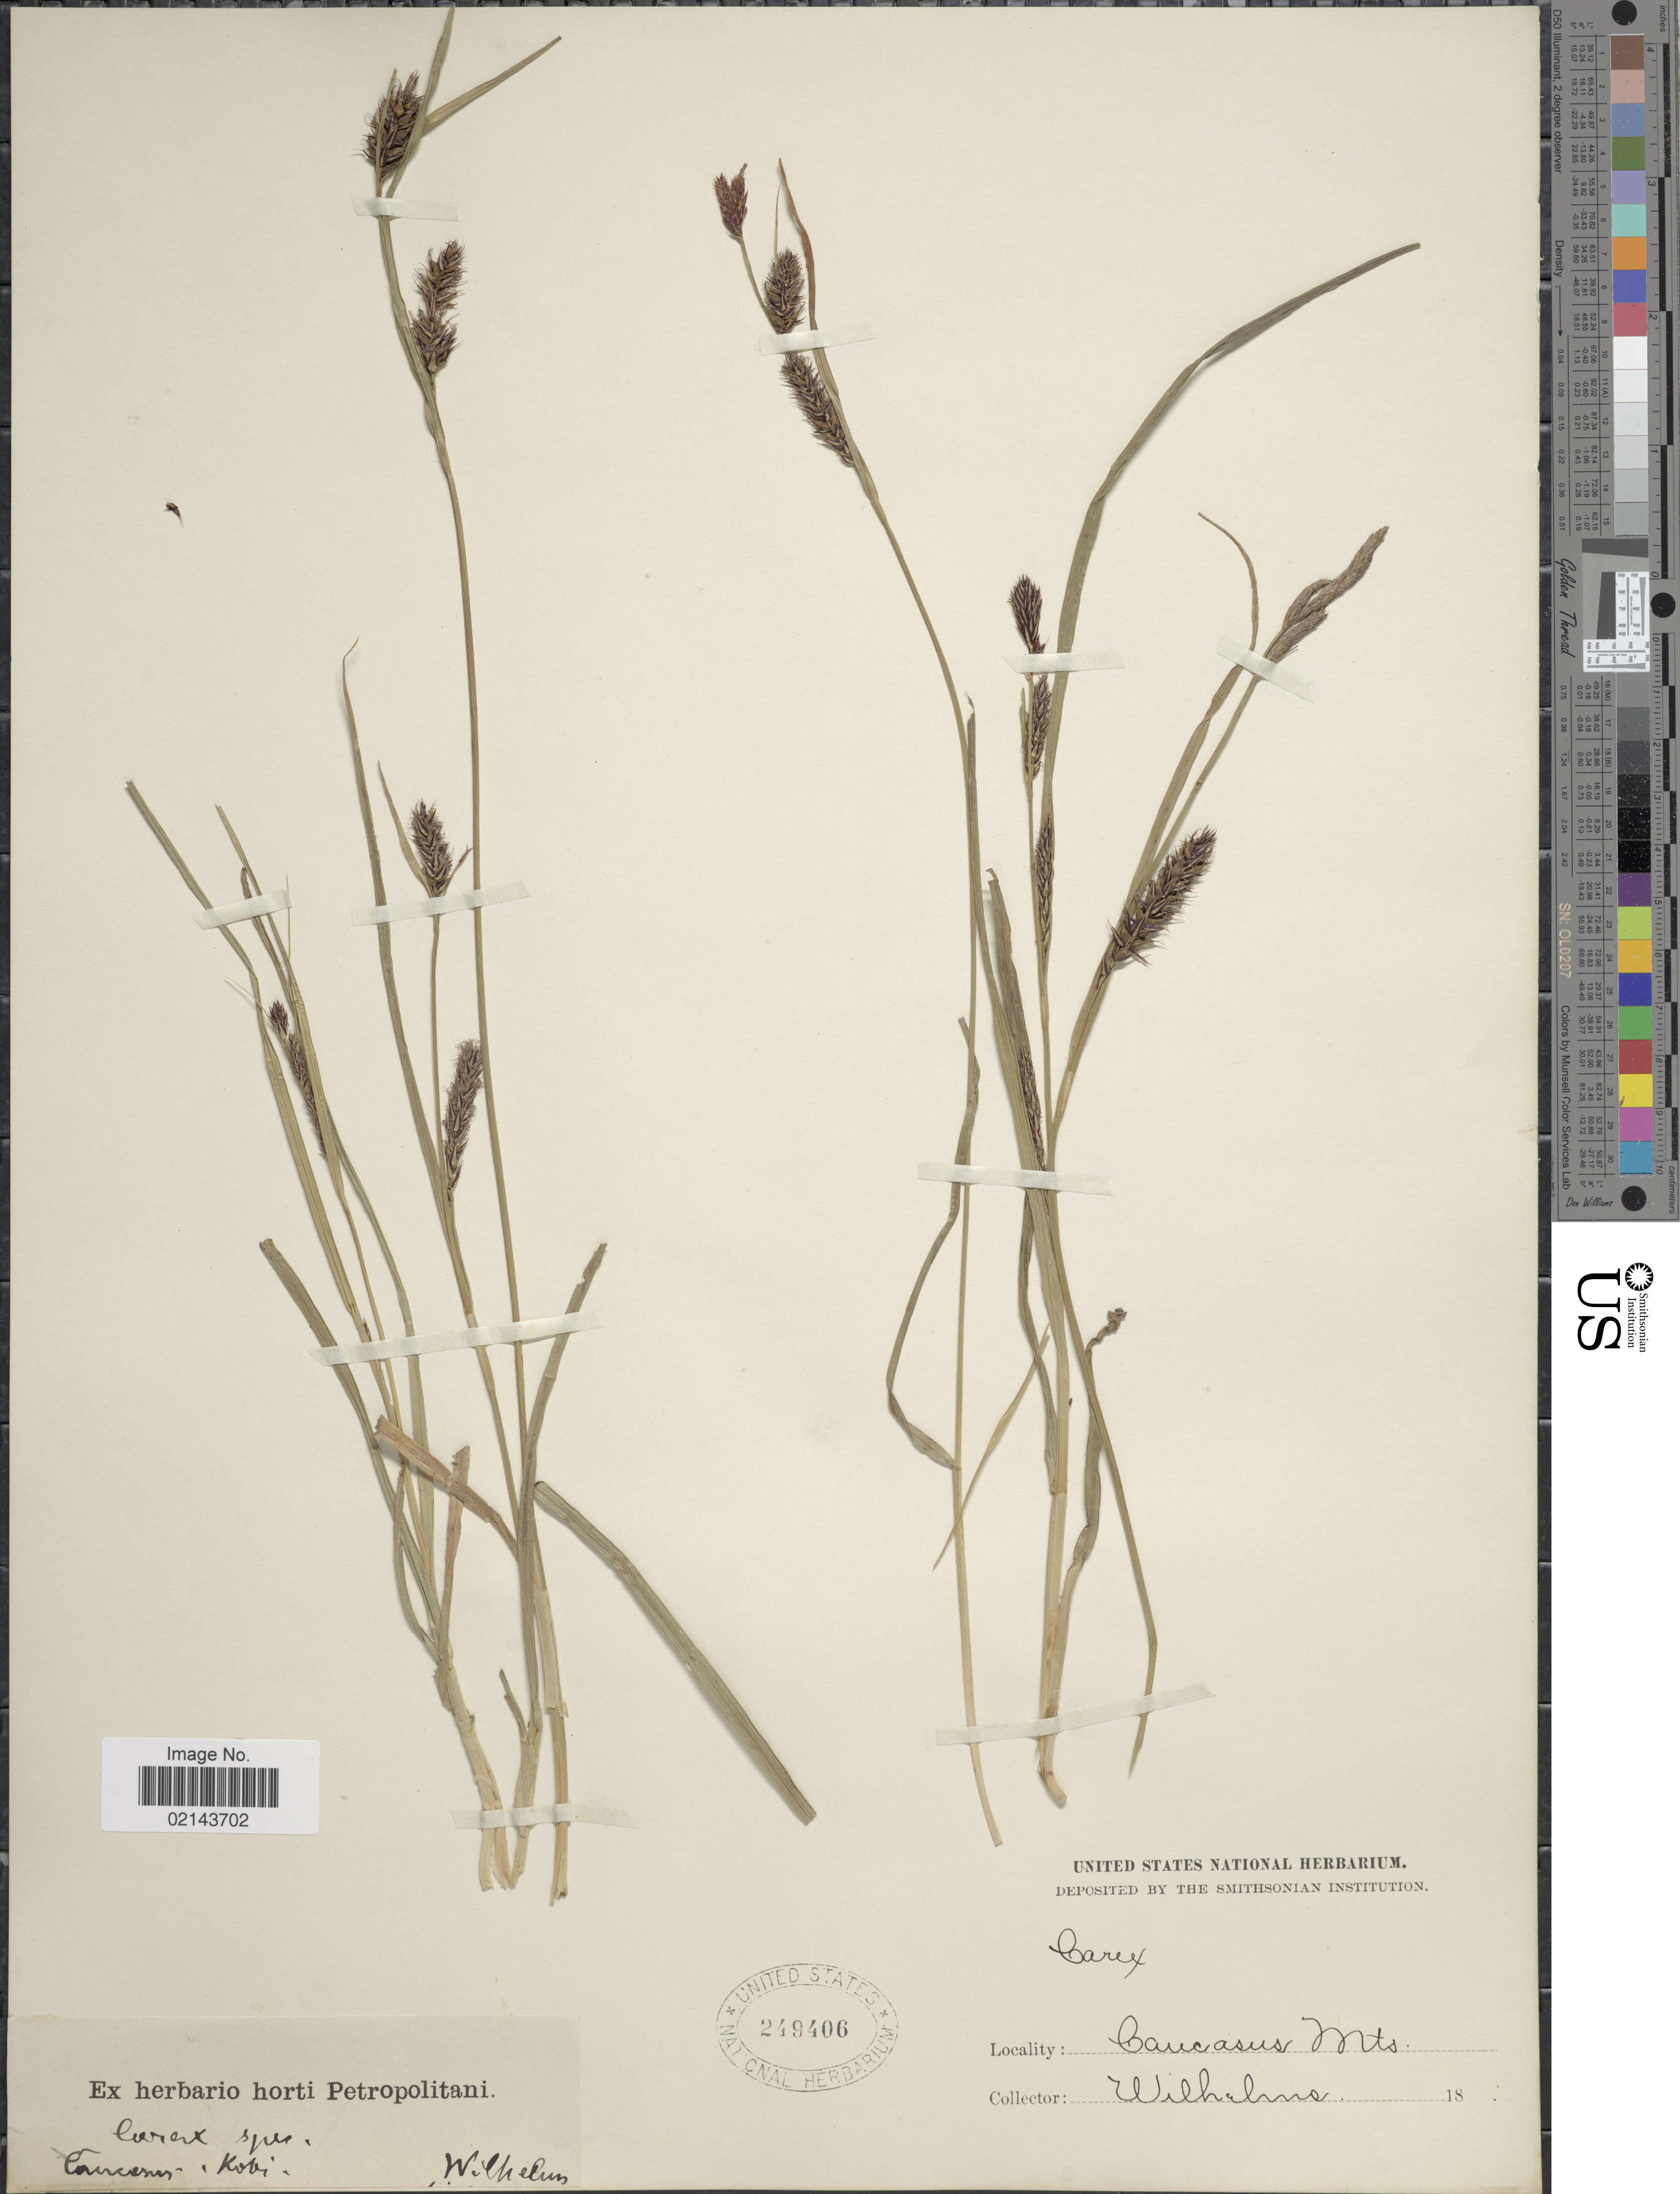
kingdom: Plantae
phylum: Tracheophyta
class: Liliopsida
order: Poales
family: Cyperaceae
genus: Carex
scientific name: Carex sp.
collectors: C. Wilhelms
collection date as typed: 18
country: Russian Federation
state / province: Chechnya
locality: Caucasus Mts., Kobi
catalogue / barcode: US 249406